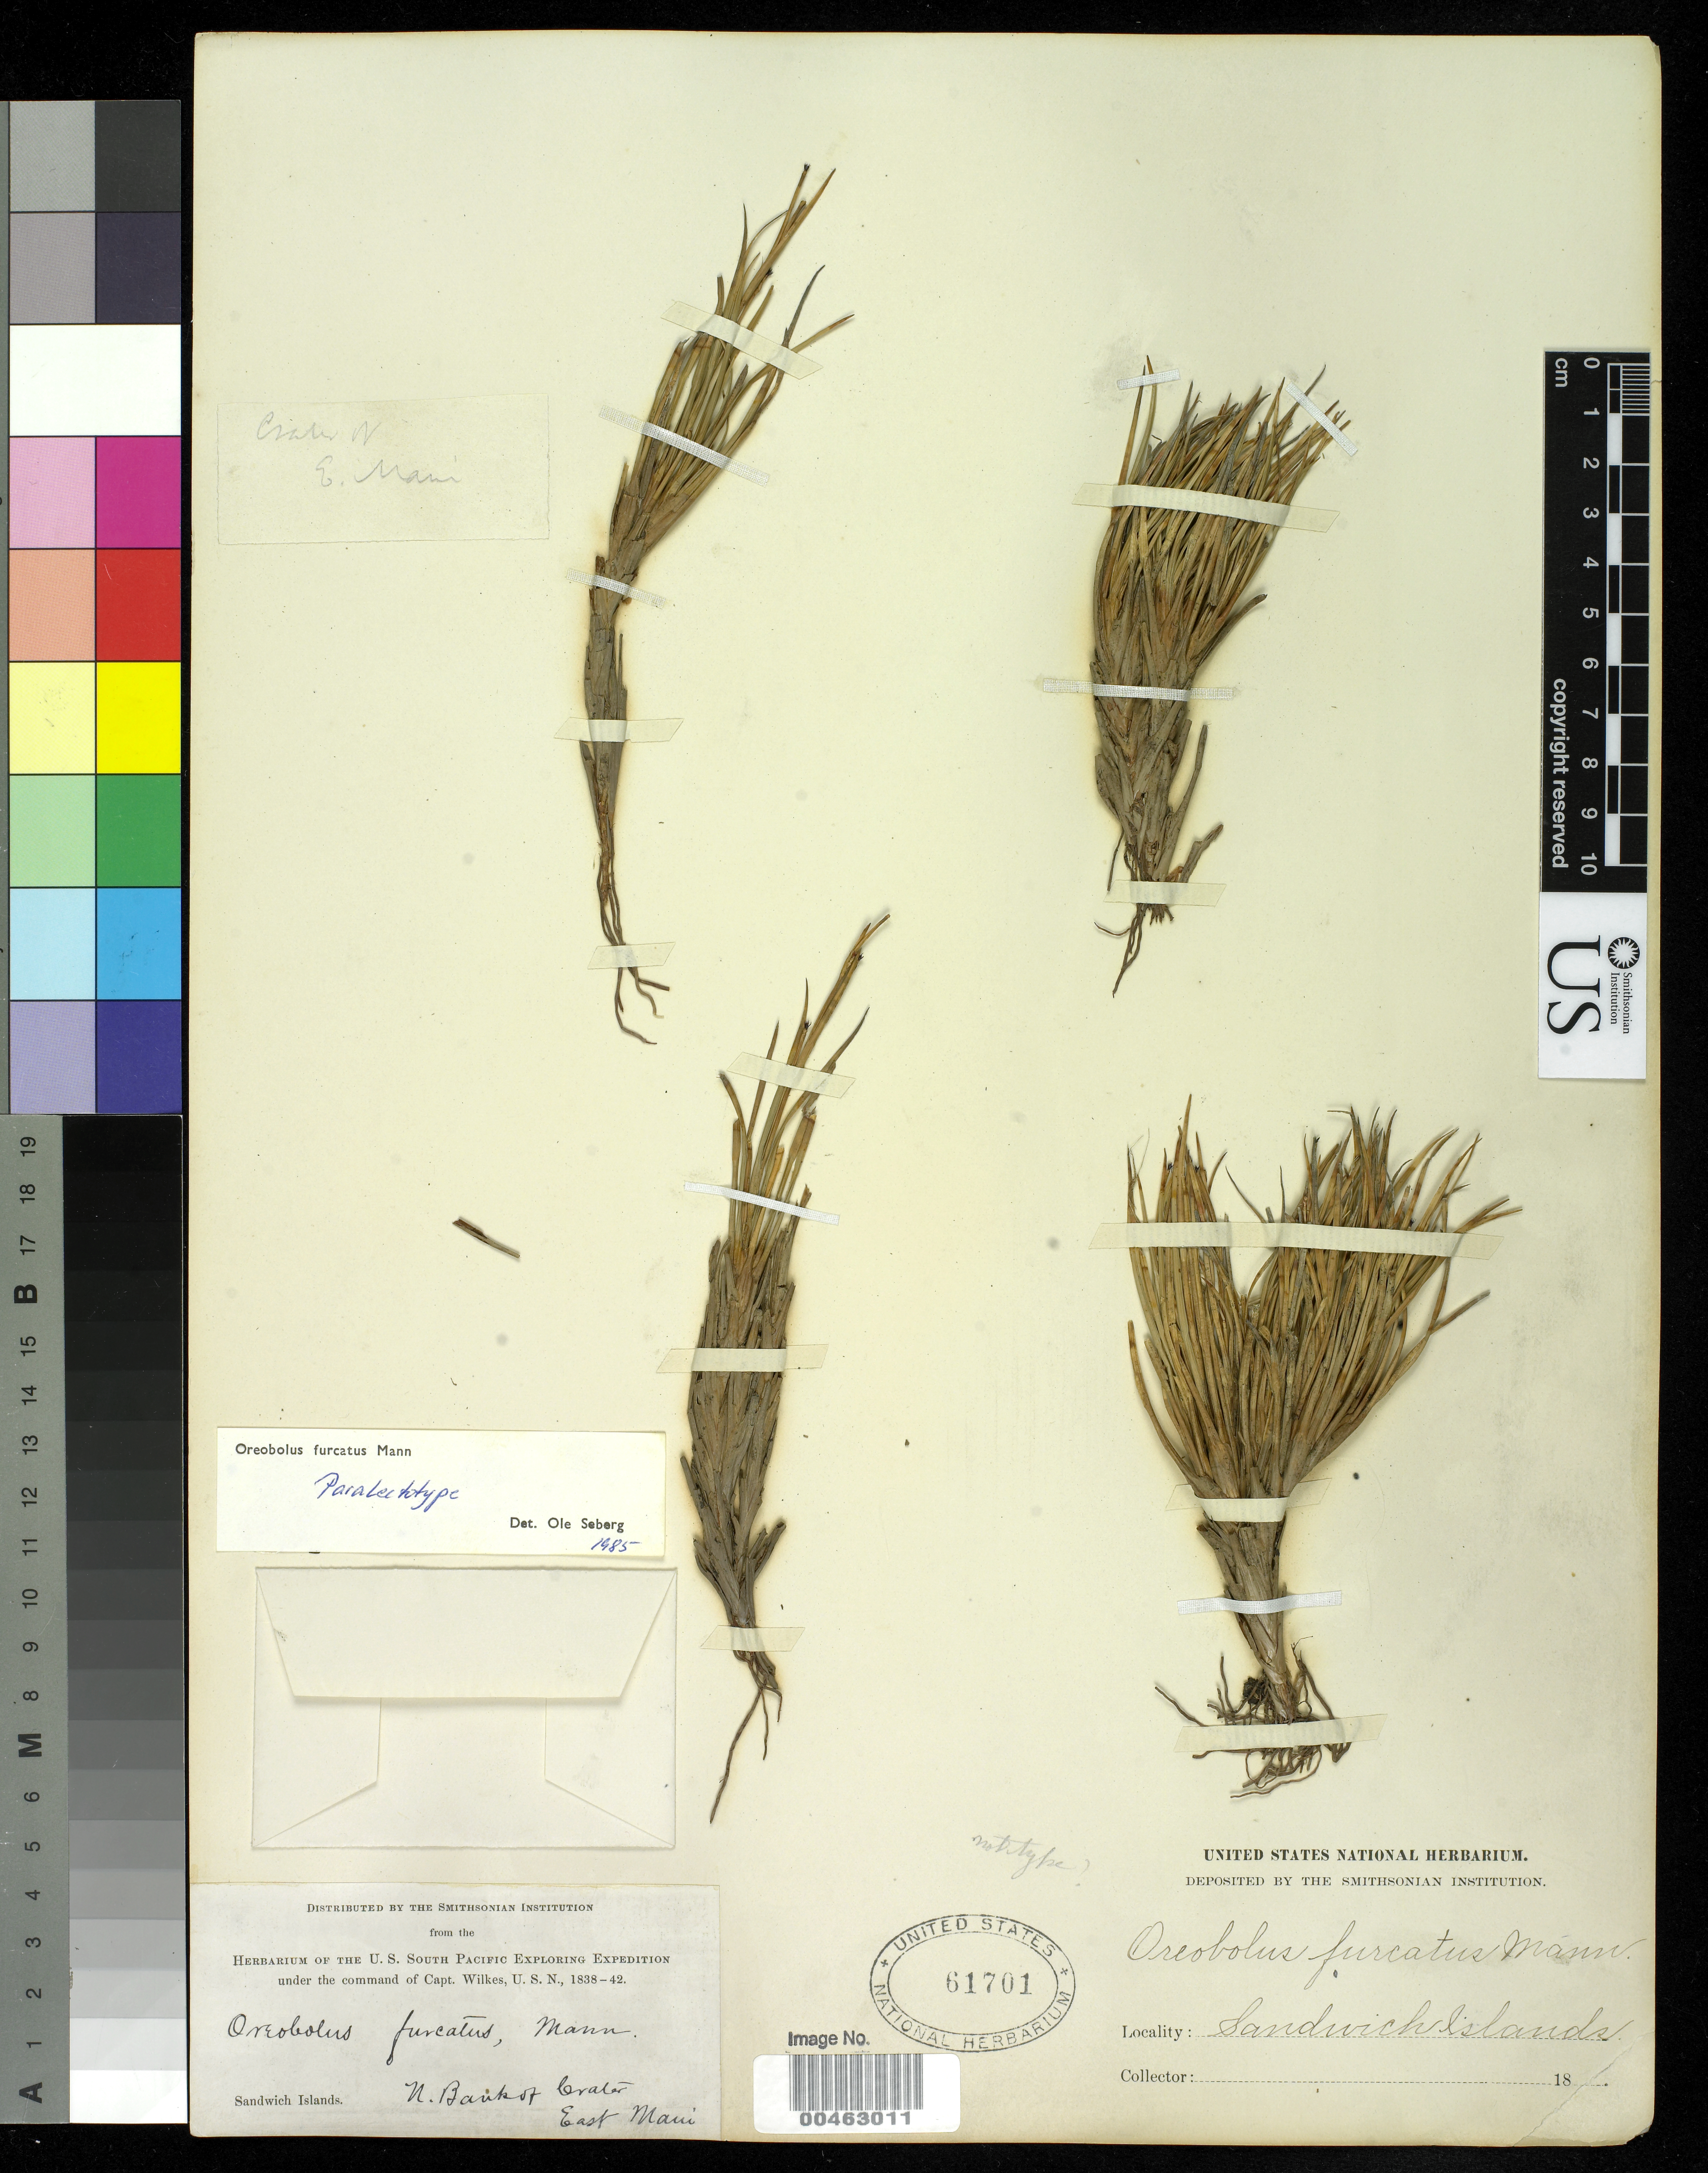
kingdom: Plantae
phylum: Tracheophyta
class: Liliopsida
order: Poales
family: Cyperaceae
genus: Oreobolus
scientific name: Oreobolus furcatus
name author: H. Mann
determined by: Seberg, O.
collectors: Wilkes Explor. Exped.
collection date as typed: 1838 to -- --- 1842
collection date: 1838/1842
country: United States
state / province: Hawaii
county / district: Maui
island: Maui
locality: E Maui, N Bank of Crater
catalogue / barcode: US 61701